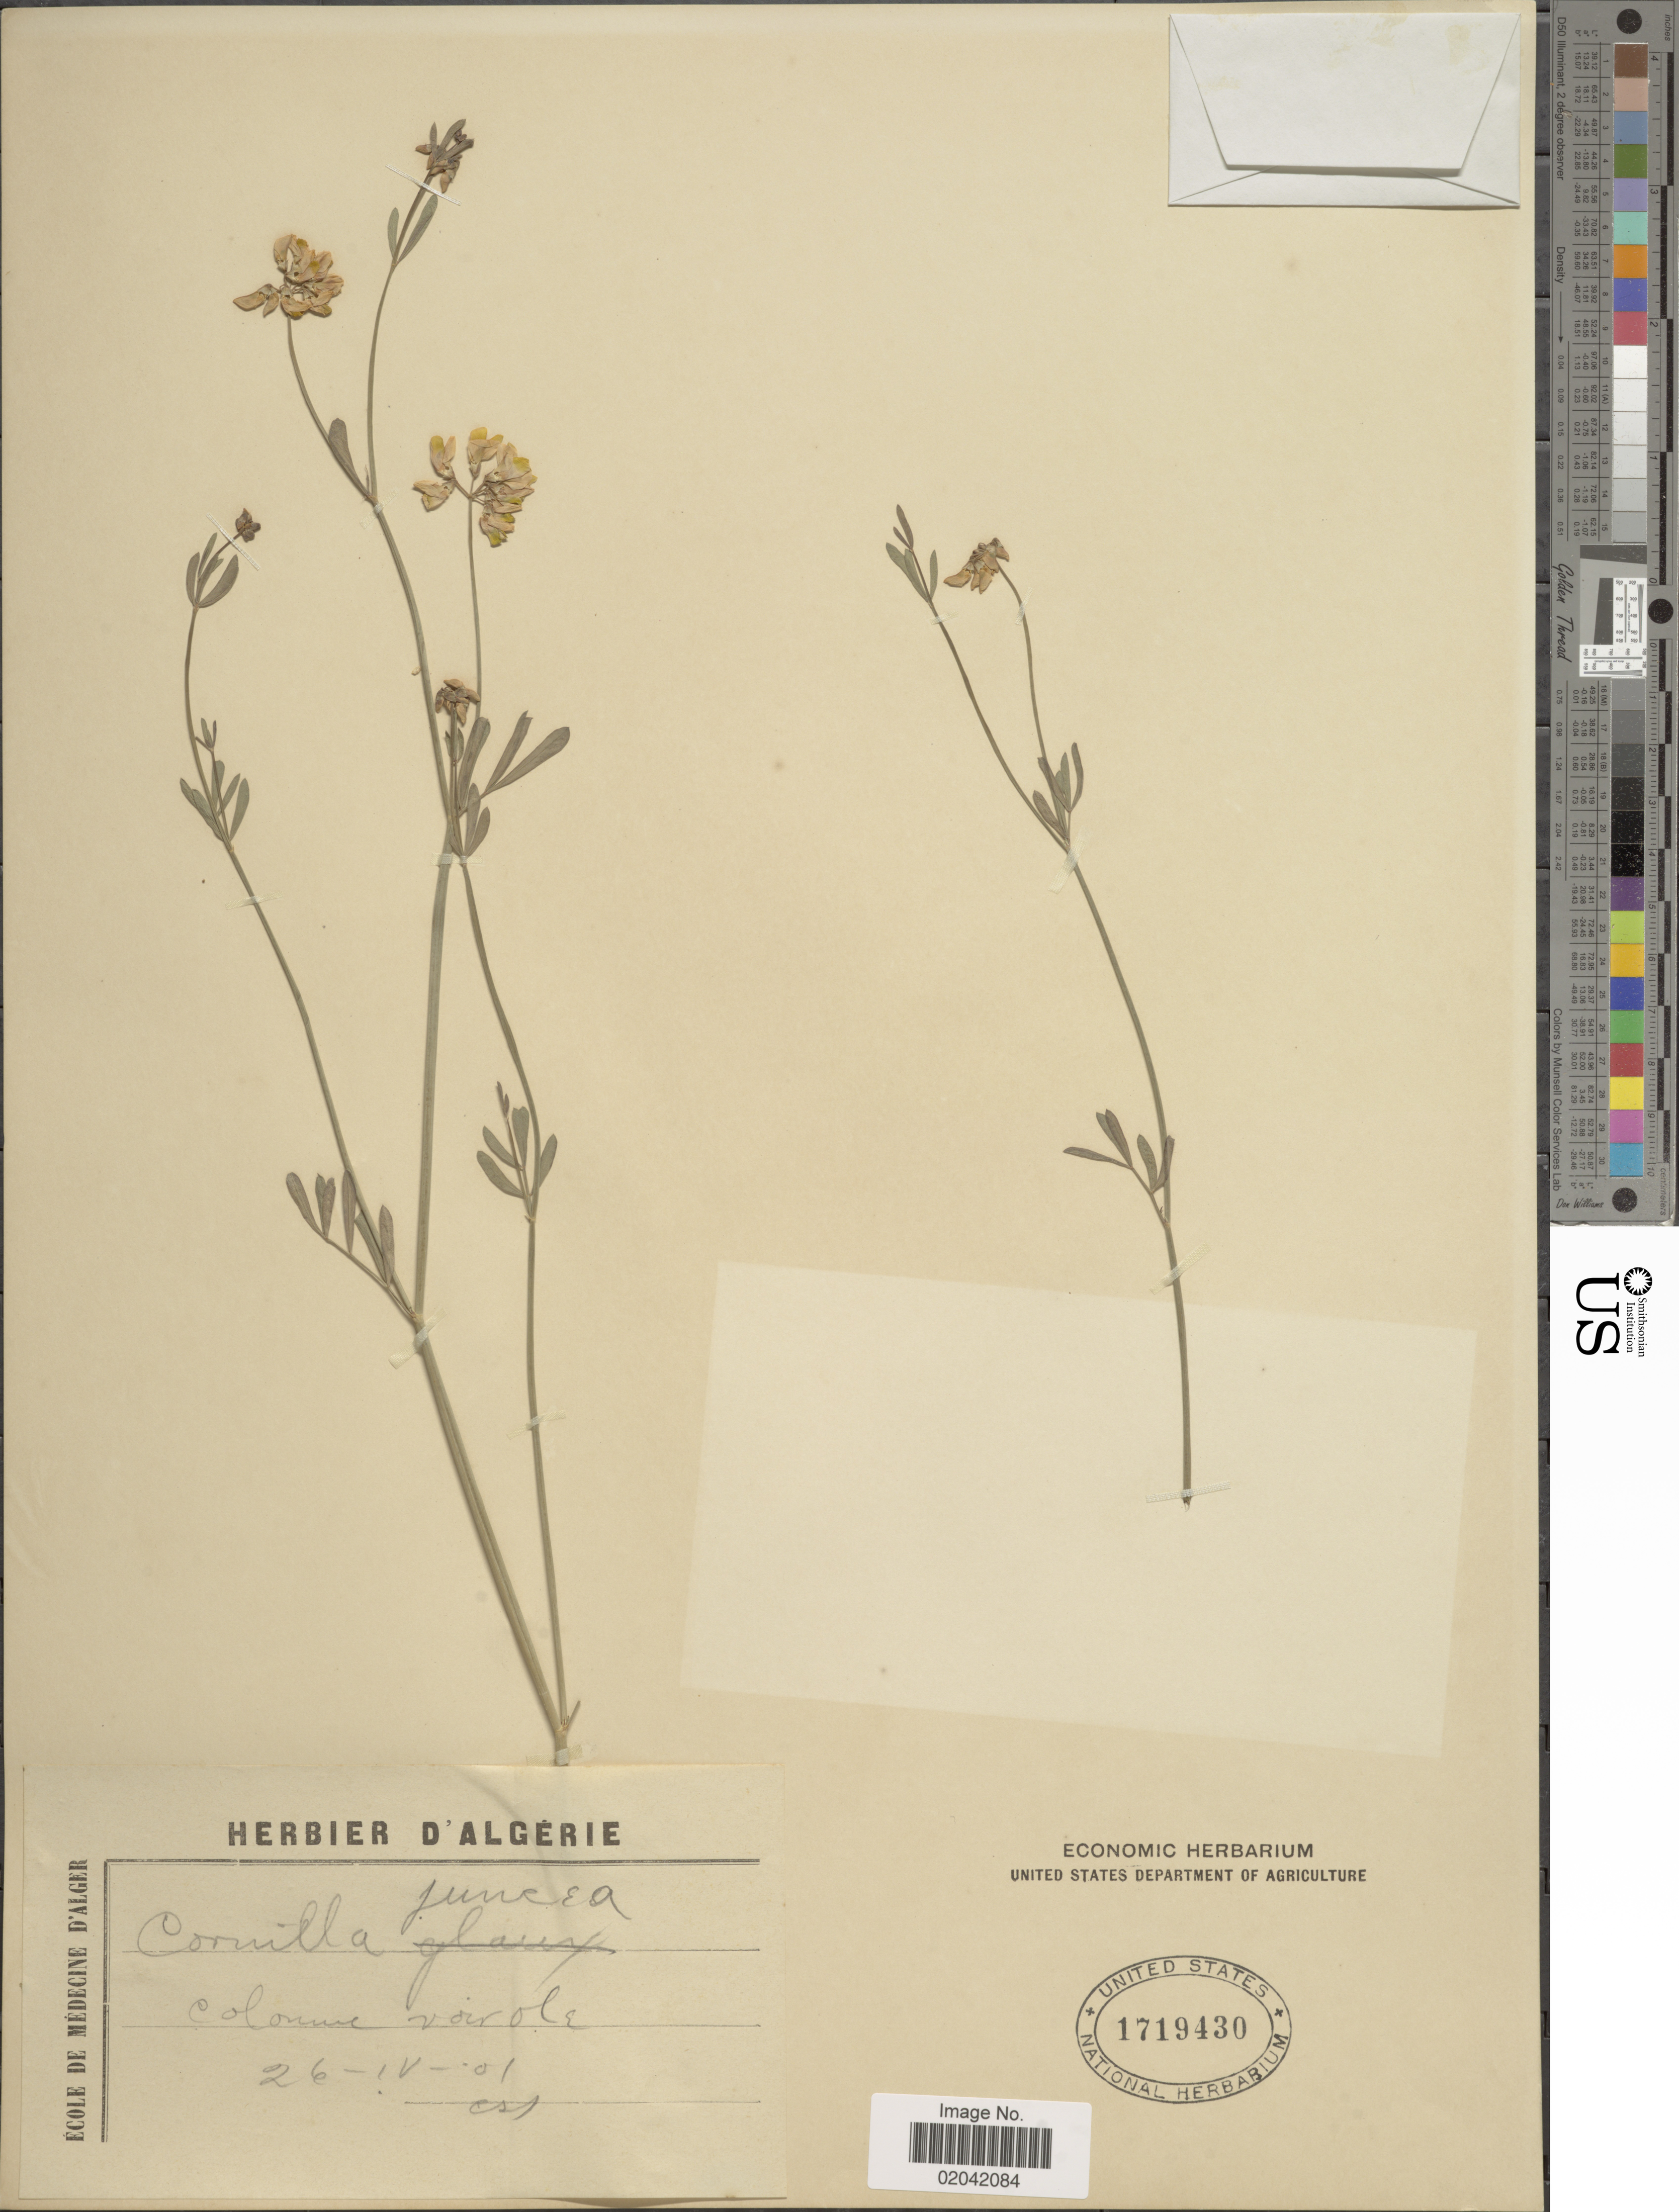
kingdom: Plantae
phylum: Tracheophyta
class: Magnoliopsida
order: Fabales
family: Fabaceae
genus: Coronilla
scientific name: Coronilla juncea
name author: L.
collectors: Ex herb. D'Algerie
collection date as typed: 26-IV-01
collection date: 1901-04-26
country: Algeria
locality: Colonne Voirol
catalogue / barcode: US 1719430